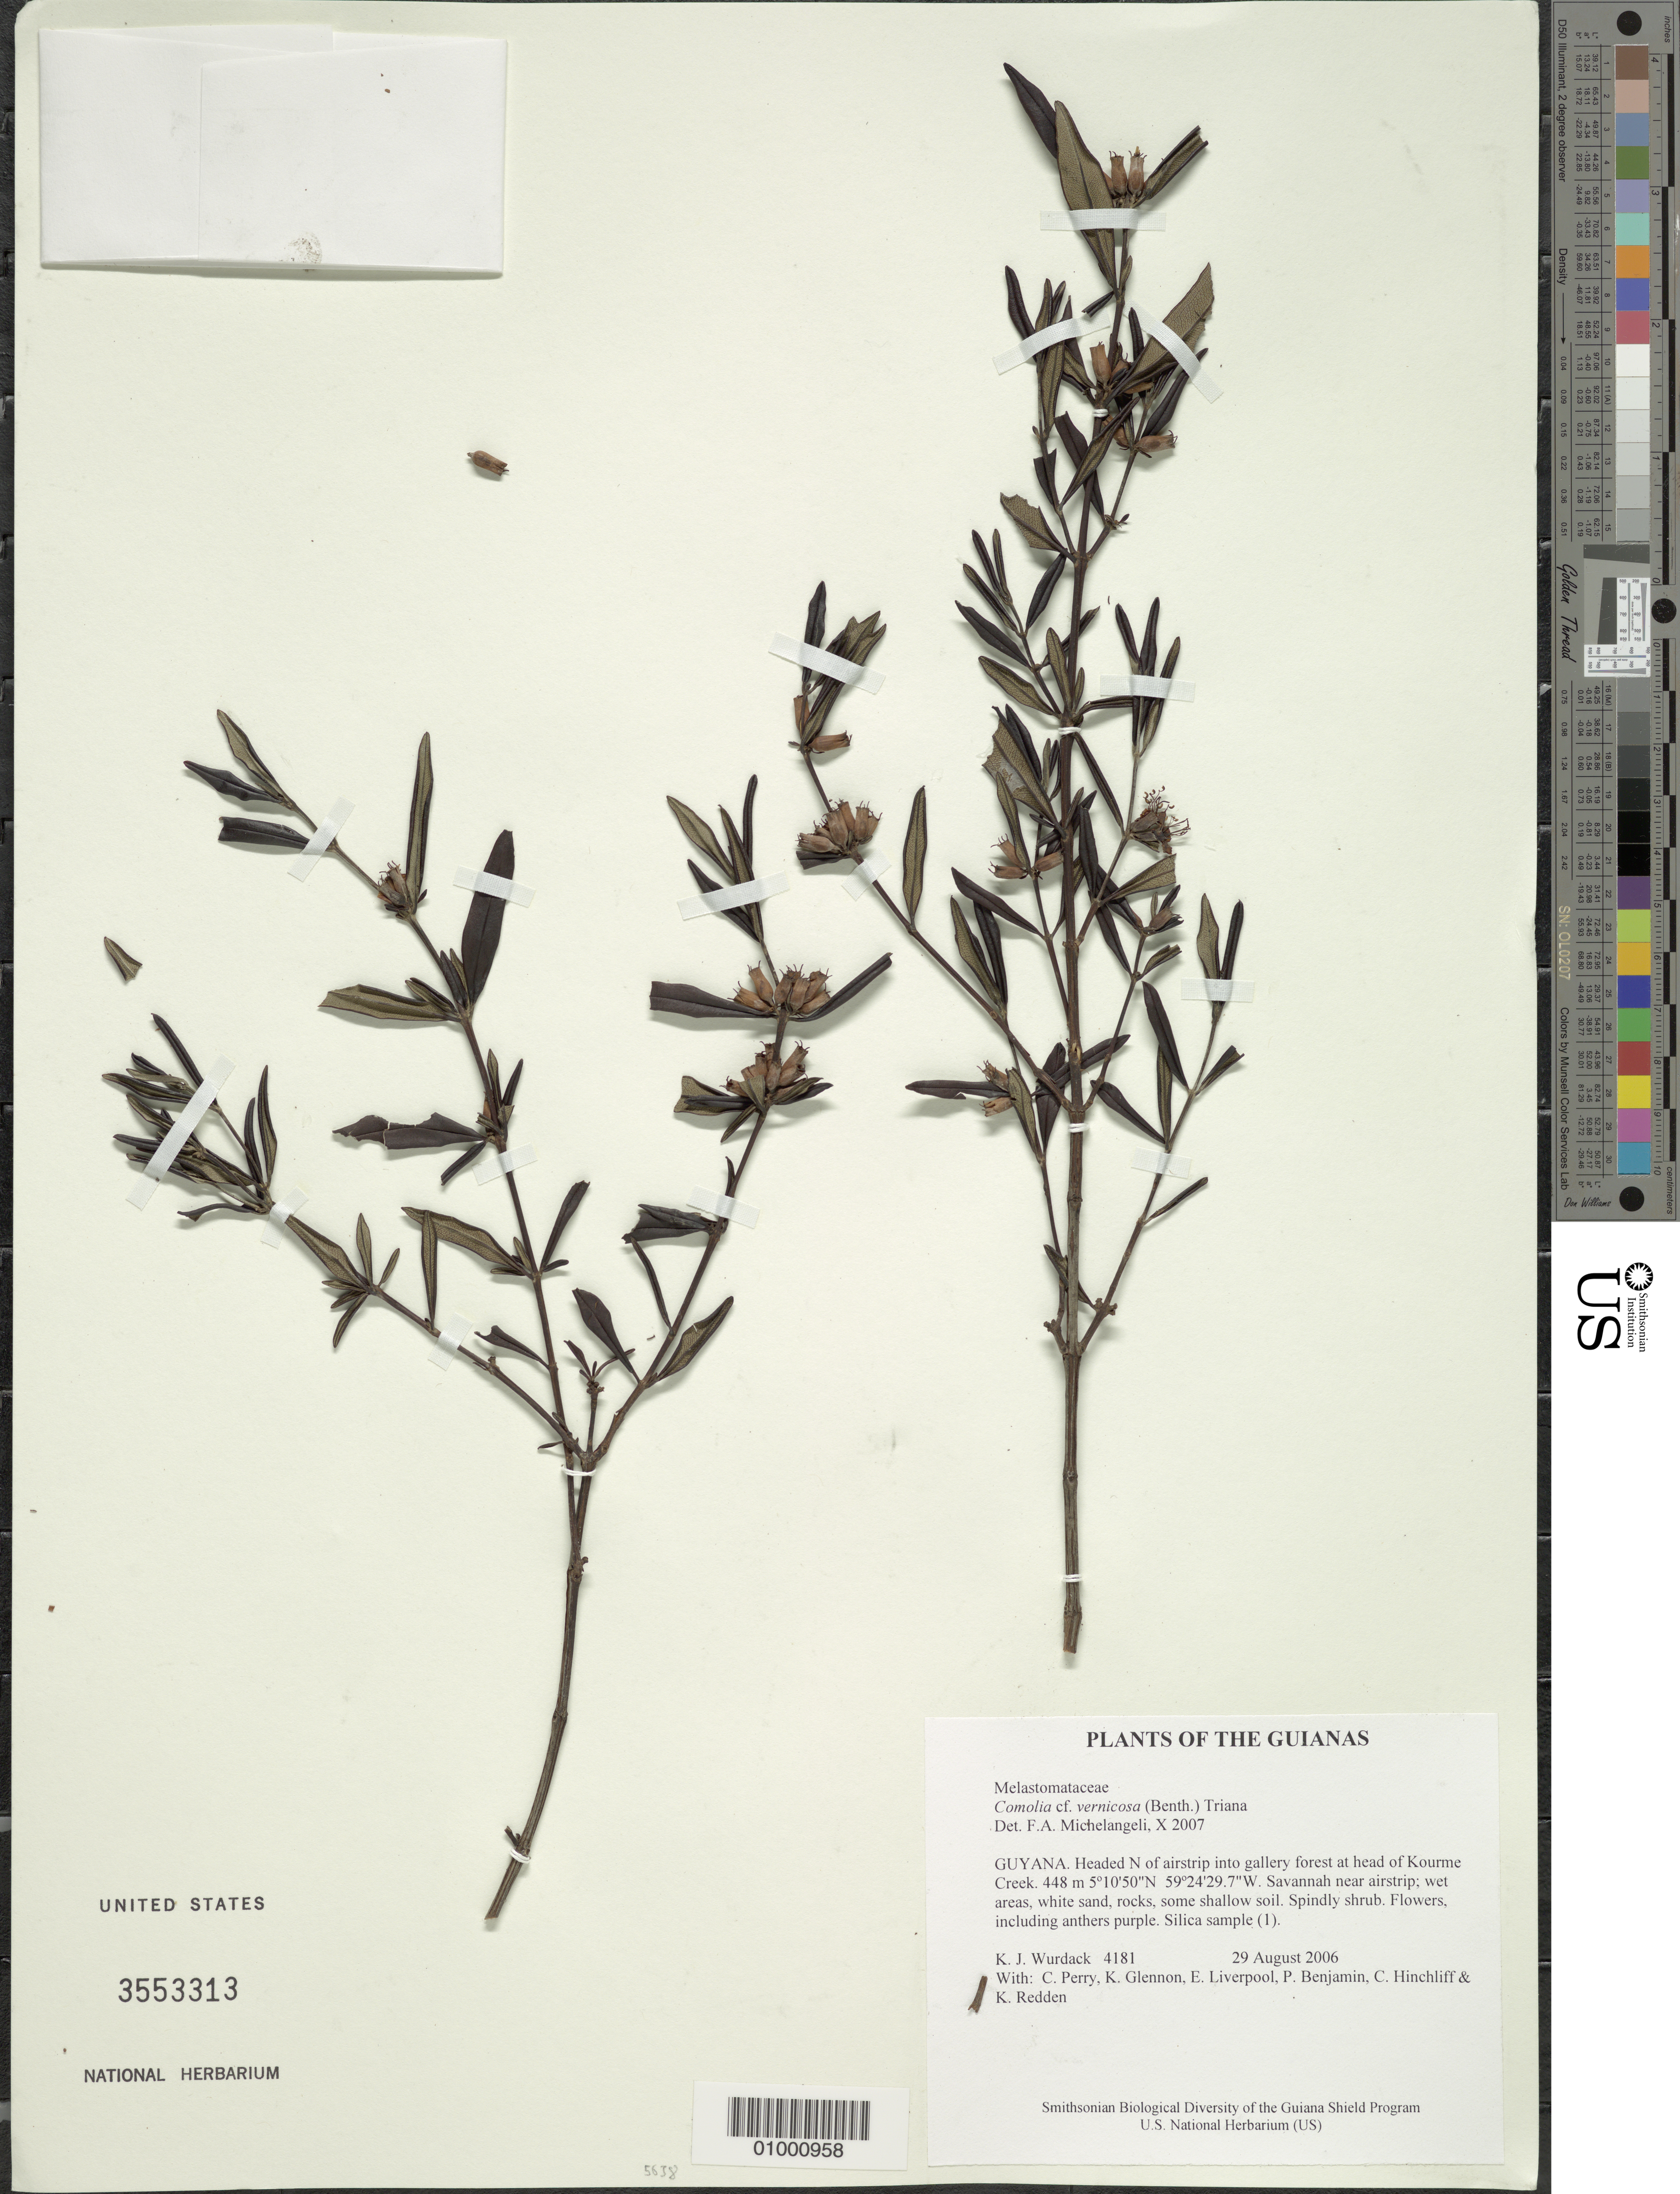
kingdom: Plantae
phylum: Tracheophyta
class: Magnoliopsida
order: Myrtales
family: Melastomataceae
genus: Leiostegia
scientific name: Leiostegia vernicosa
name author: Benth.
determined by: Nunes da Silva, Diego, (RB), Jardim Botanico do Rio de Janeiro - Herbario (BRAZIL)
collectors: K. Wurdack, C. Perry, K. Glennon, E. Liverpool, P. Benjamin, C. E. Hinchliff & K. M. Redden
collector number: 4181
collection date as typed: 29 August 2006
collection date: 2006-08-29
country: Guyana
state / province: Potaro-Siparuni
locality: Headed N of airstrip into gallery forest at head of Kourme Creek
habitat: Savanna near airstrip; wet areas, white sand, rocks, some shallow soil.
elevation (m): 448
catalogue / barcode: US 3553313